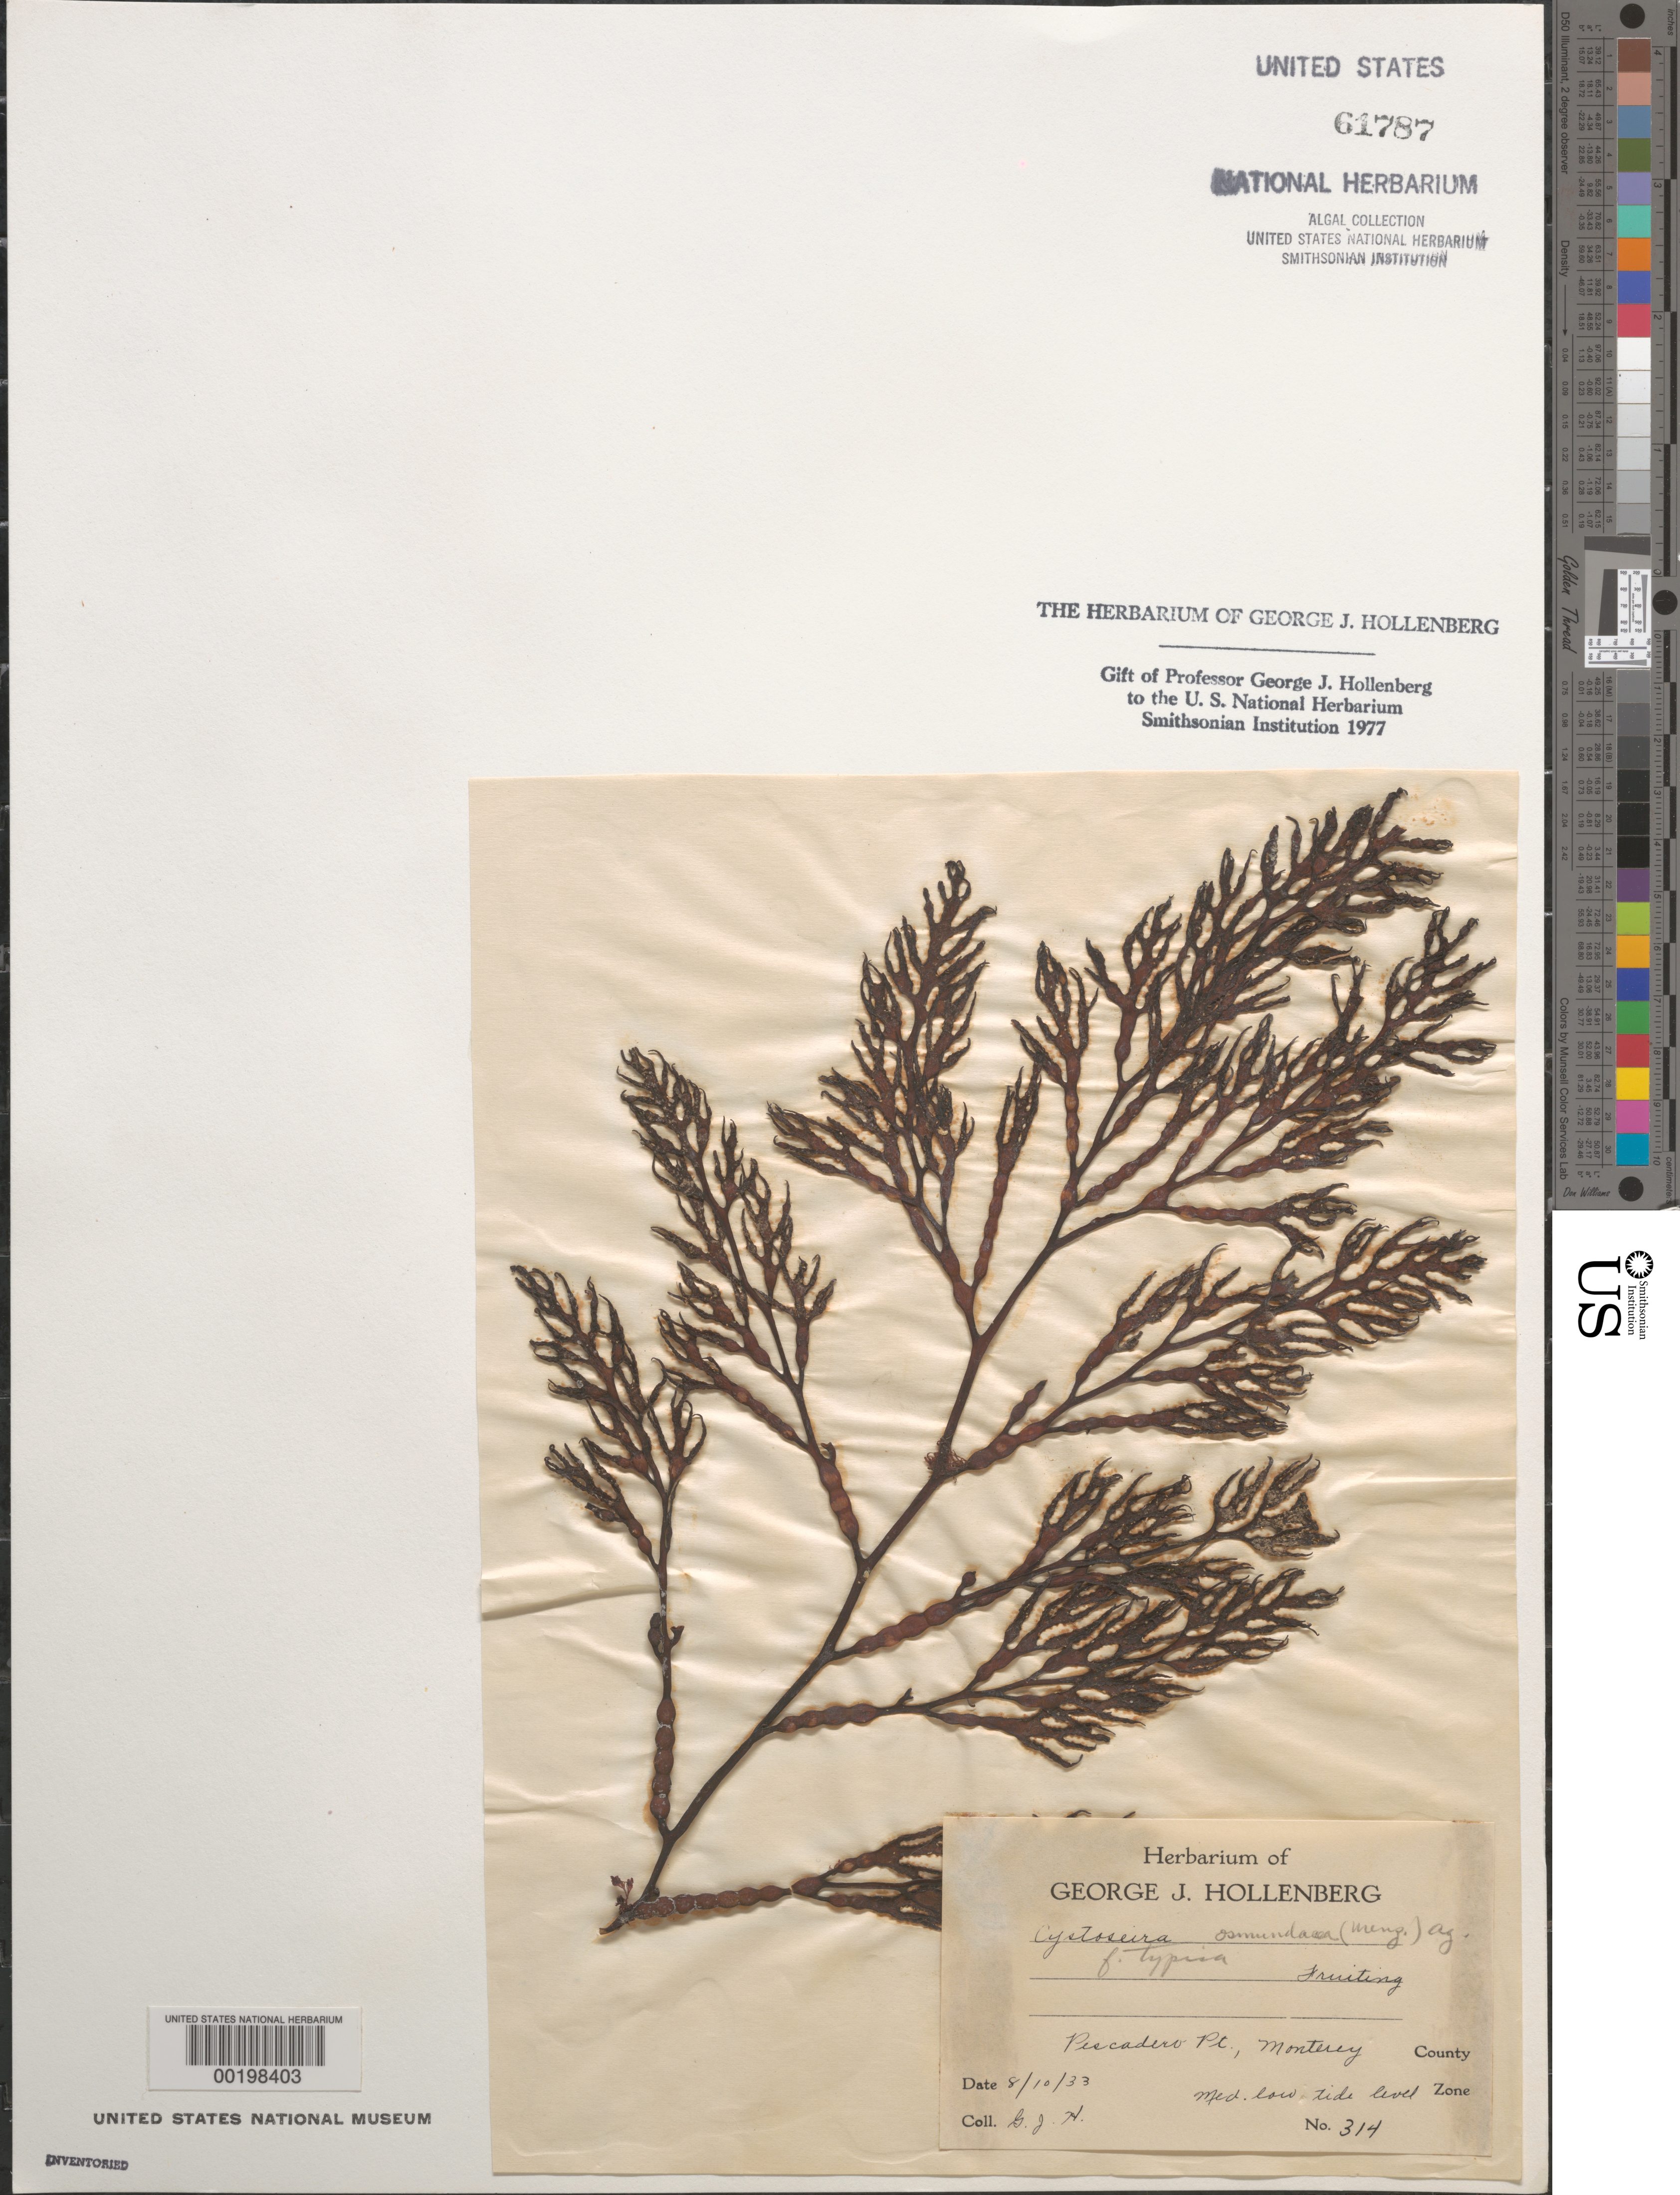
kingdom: Chromista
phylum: Ochrophyta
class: Phaeophyceae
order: Fucales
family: Sargassaceae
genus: Cystoseira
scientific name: Cystoseira osmundacea f. typica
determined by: Hollenberg, George J.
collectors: G. Hollenberg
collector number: GJH 314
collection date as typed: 10 Aug 1933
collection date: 1933-08-10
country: United States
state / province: California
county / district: Monterey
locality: Pescadero Point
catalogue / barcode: US 61787